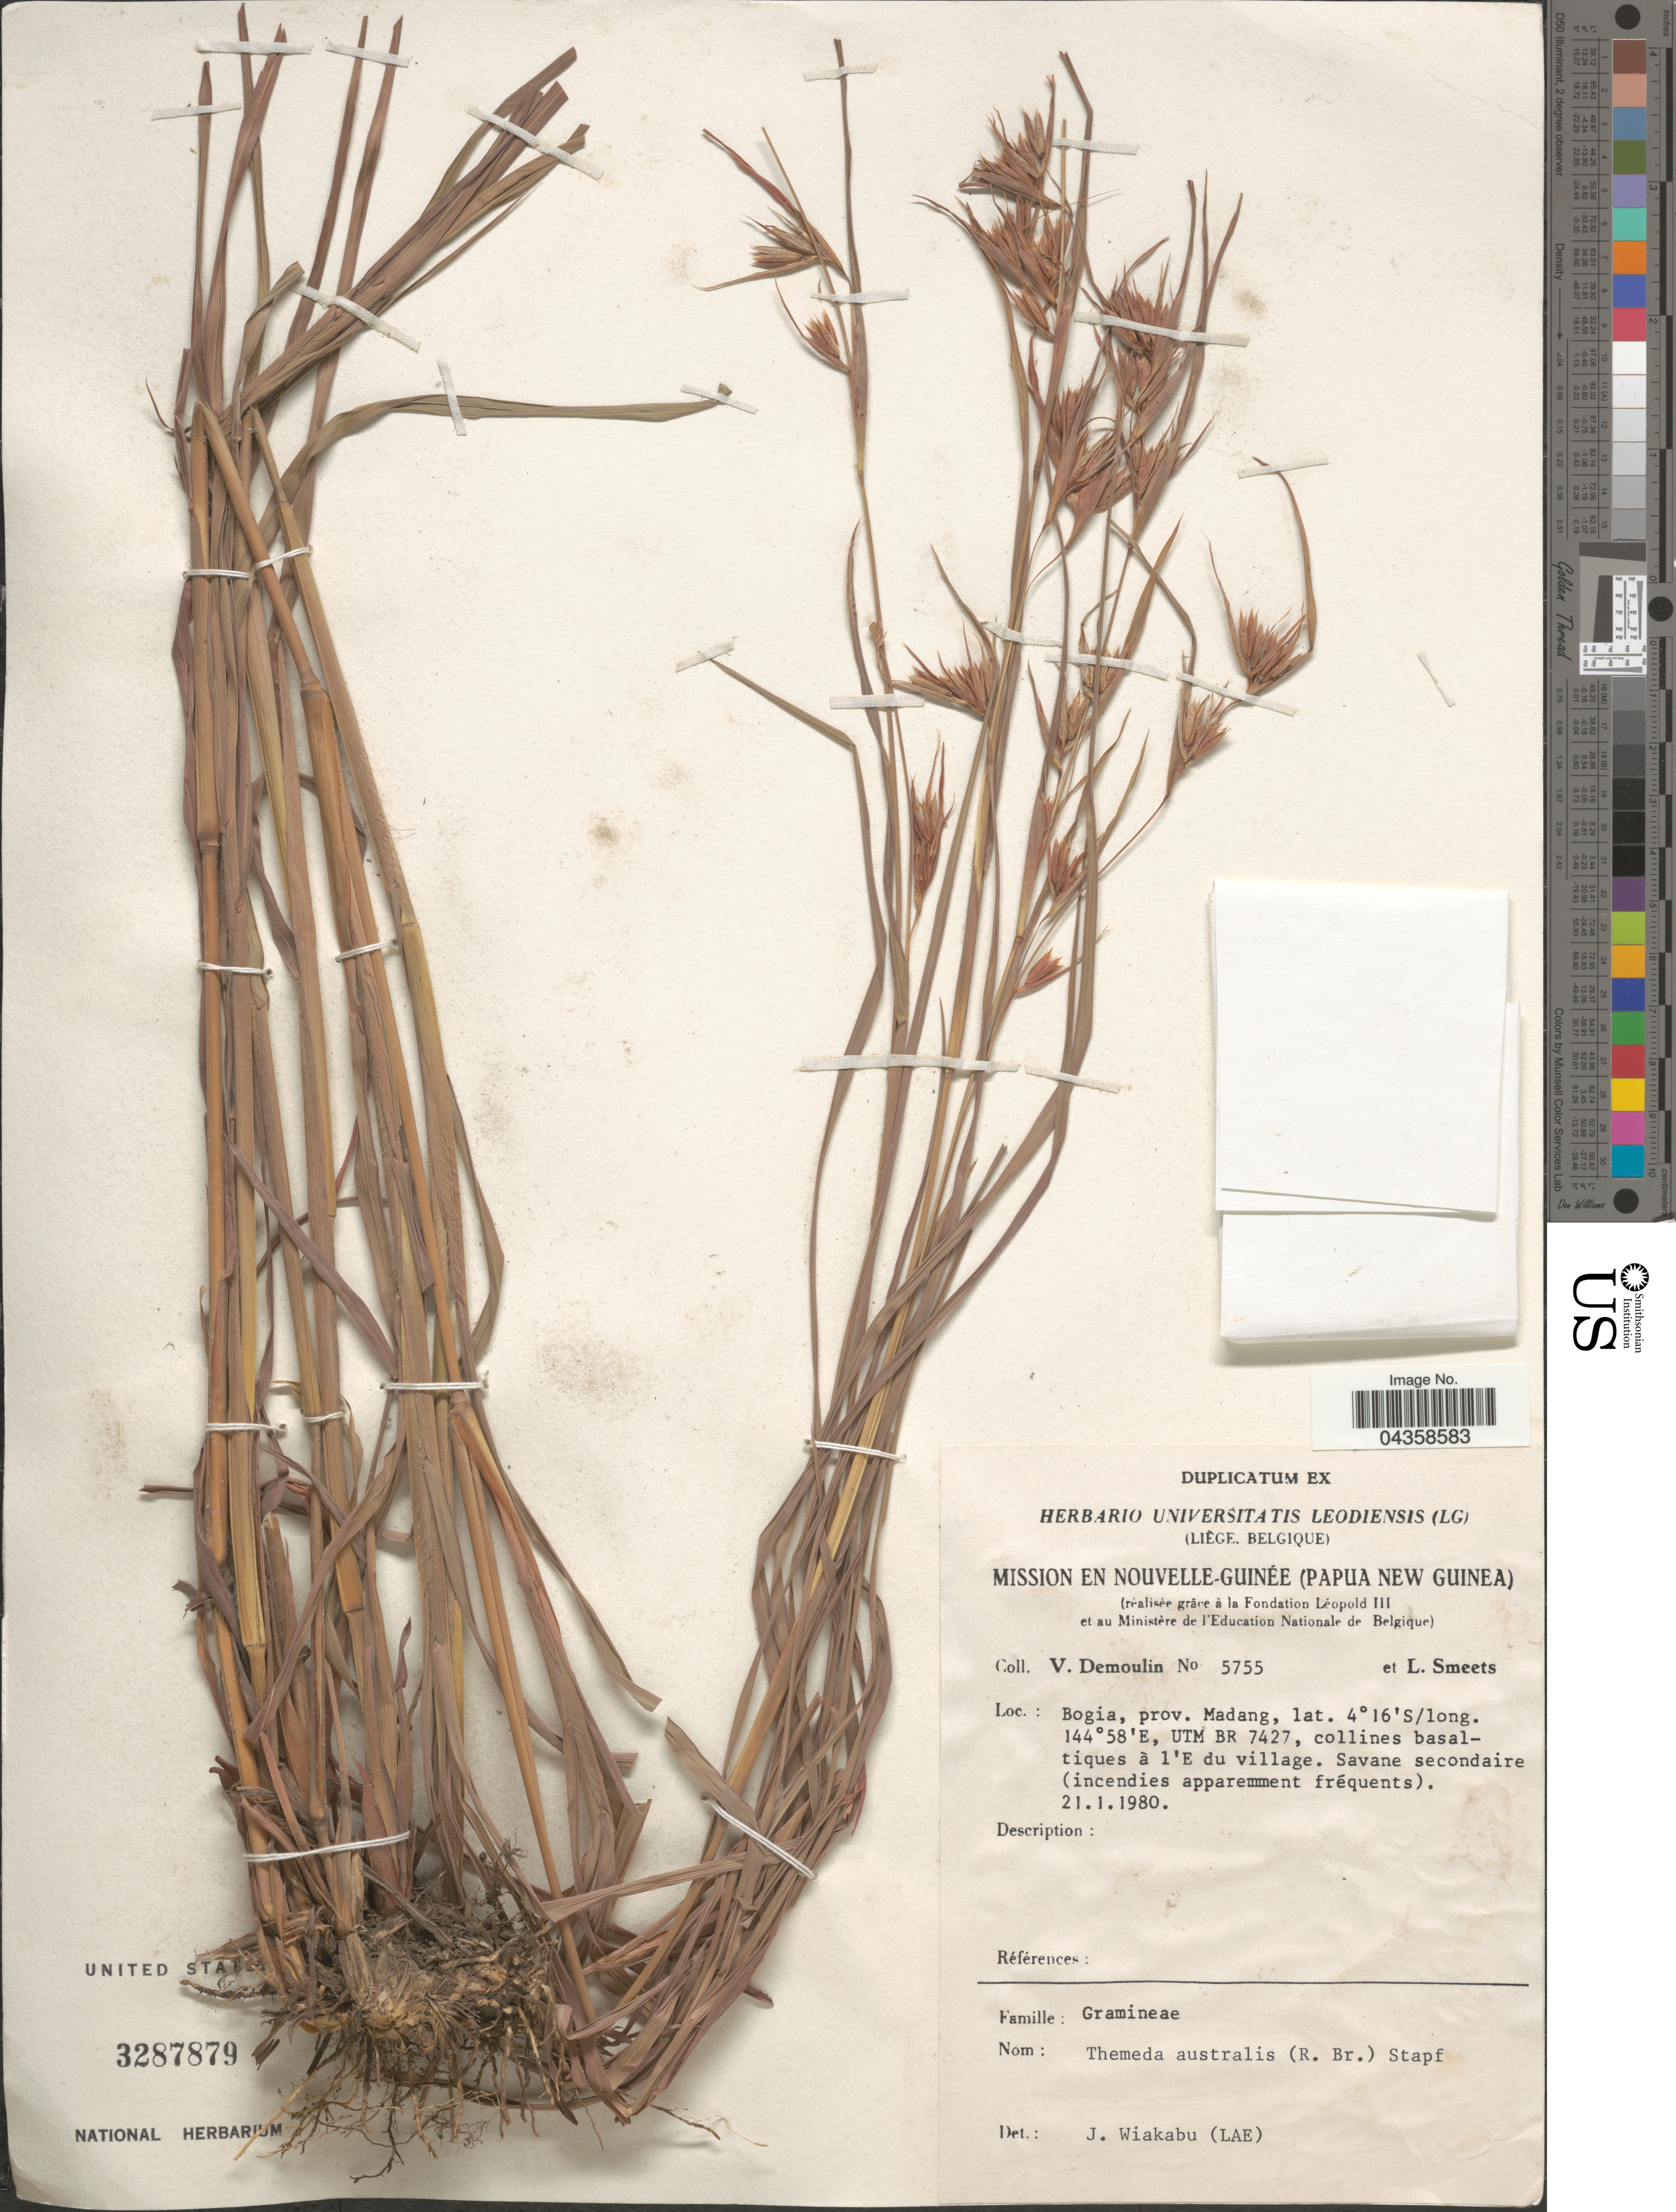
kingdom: Plantae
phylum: Tracheophyta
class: Liliopsida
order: Poales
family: Poaceae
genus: Themeda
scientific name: Themeda triandra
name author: Forssk.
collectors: V. Demoulin & L. Smeets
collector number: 5755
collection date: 1980-01-21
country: Papua New Guinea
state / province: Madang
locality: Mission en Nouvelle-Guinée (Papua New Guinea). Bogia, UTM BR 7427, collines basaltiques à l'E du village.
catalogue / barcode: US 3287879